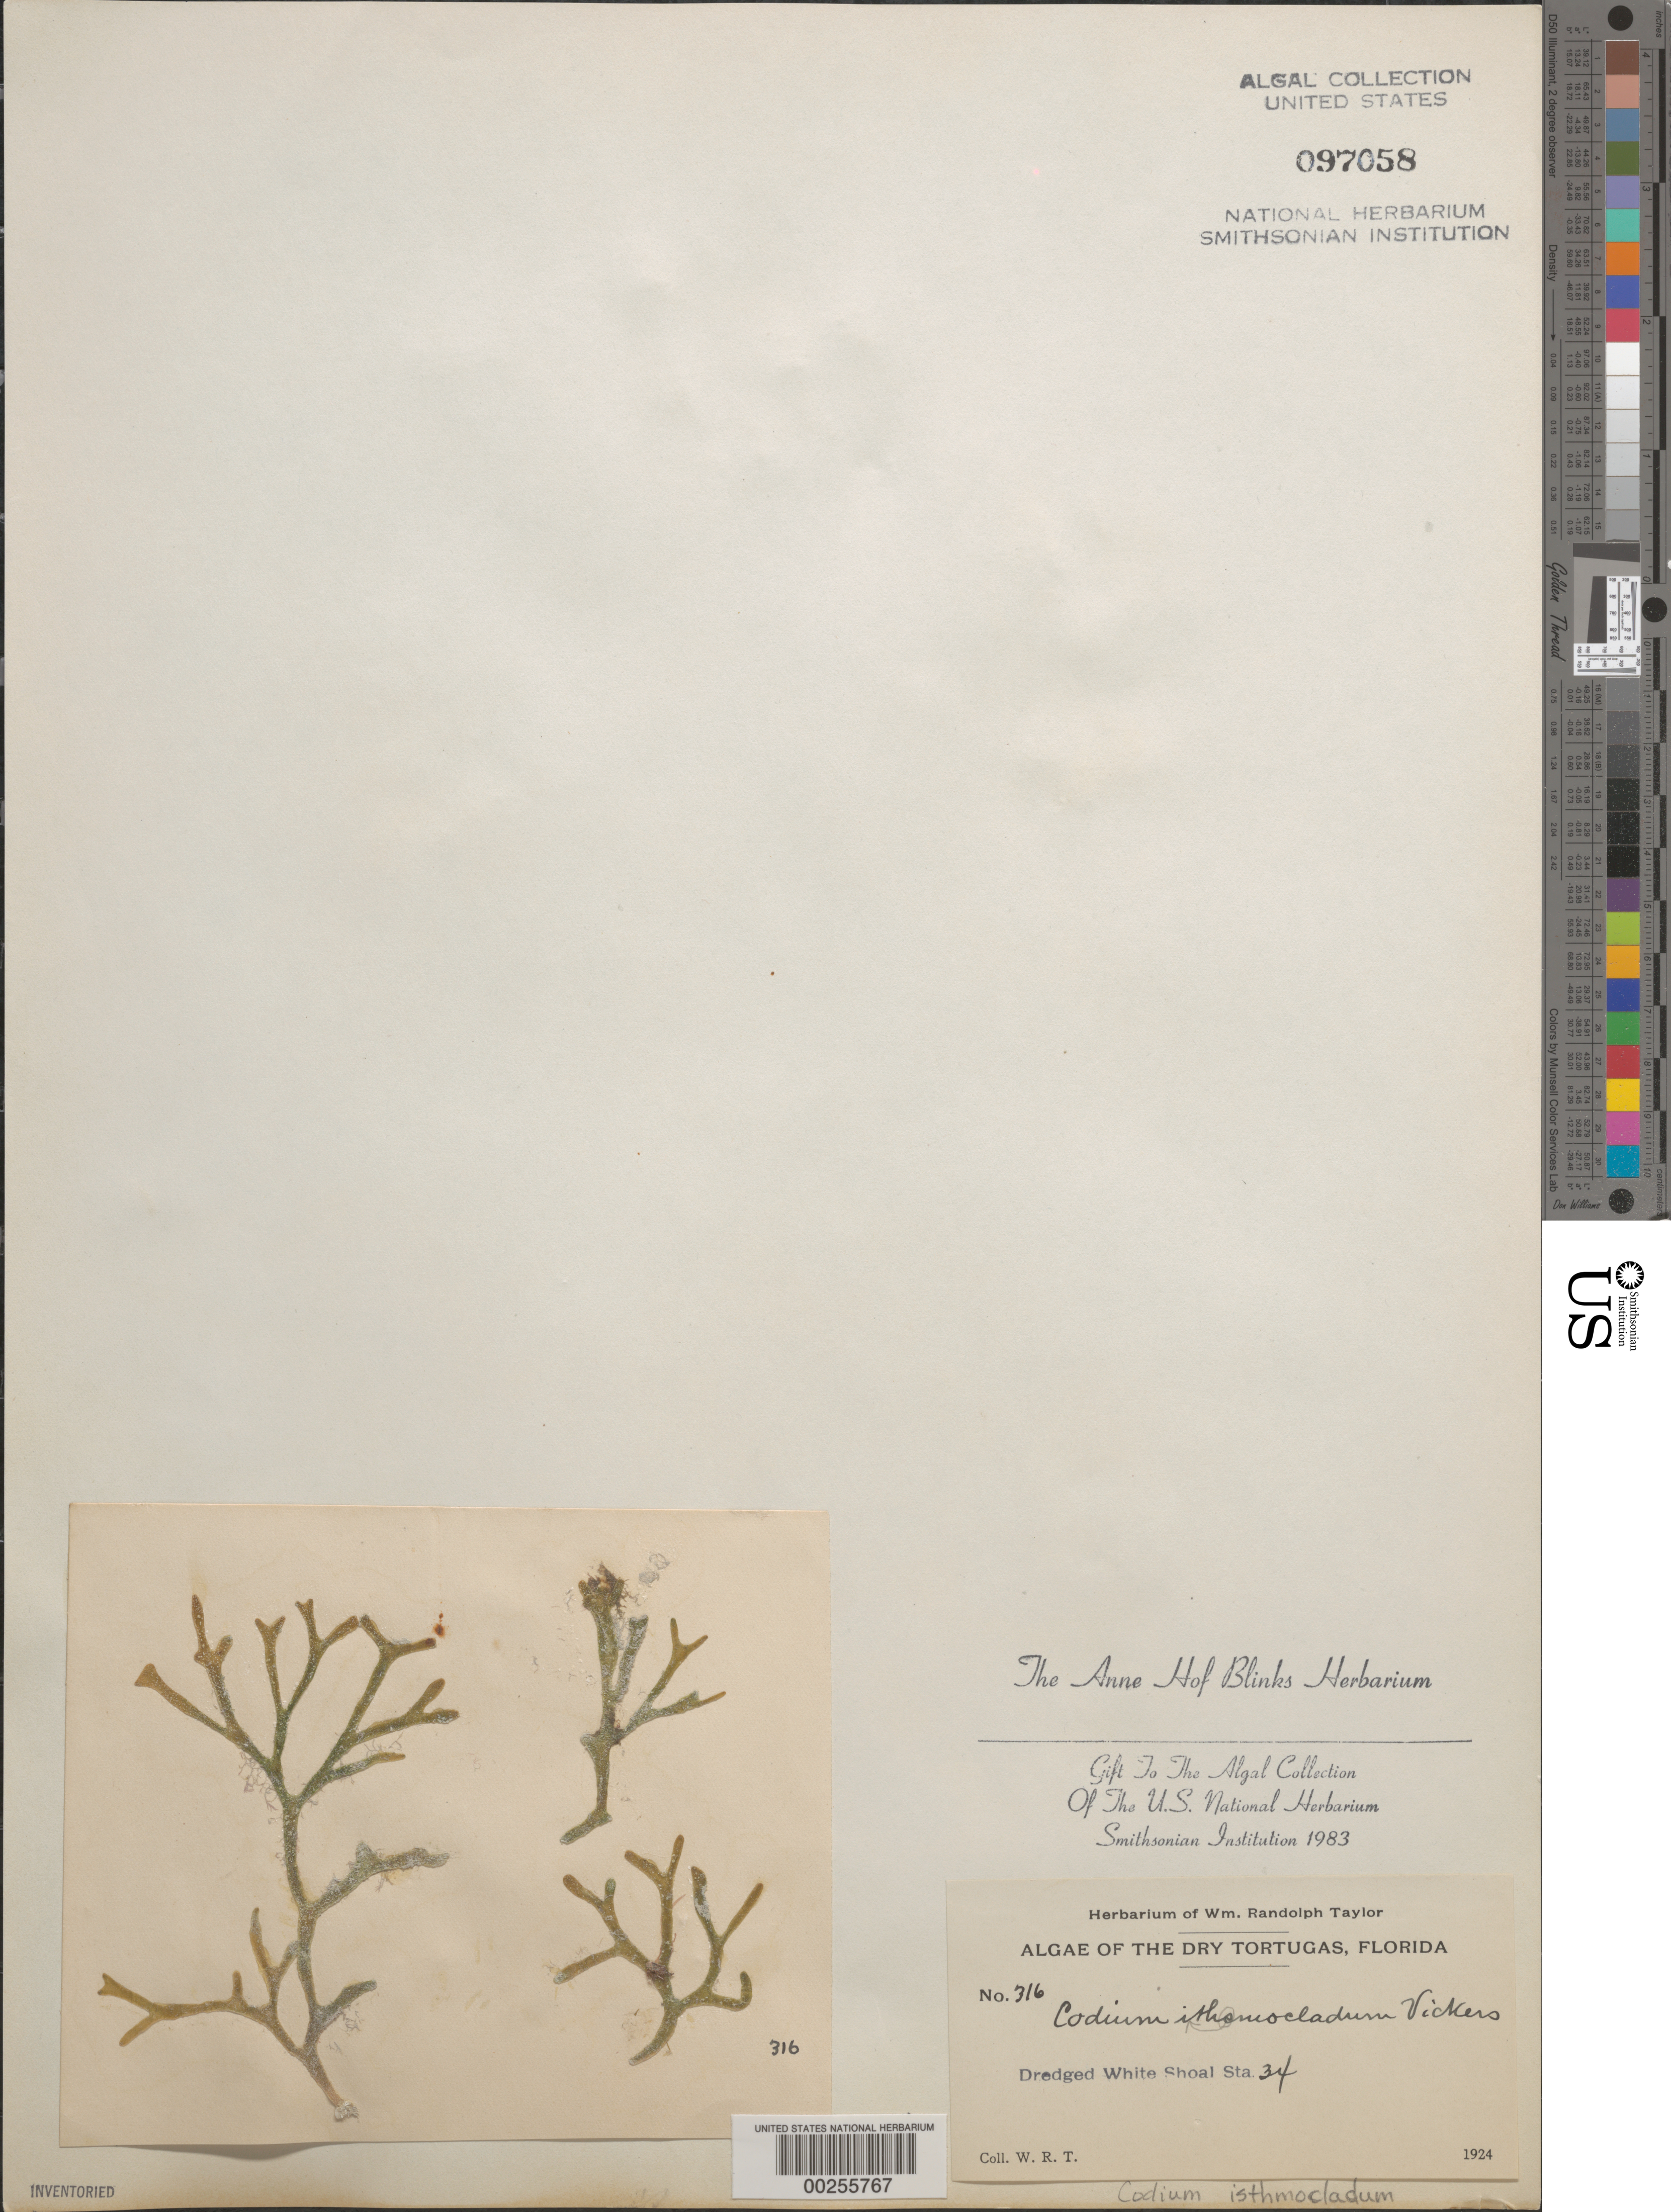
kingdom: Plantae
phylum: Chlorophyta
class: Ulvophyceae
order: Bryopsidales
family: Codiaceae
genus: Codium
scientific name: Codium isthmocladum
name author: Vickers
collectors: W. R. Taylor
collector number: WRT 316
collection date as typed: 1924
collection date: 1924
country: United States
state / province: Florida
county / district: Monroe County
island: Dry Tortugas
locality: White Shoal station 34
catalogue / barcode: US 97058